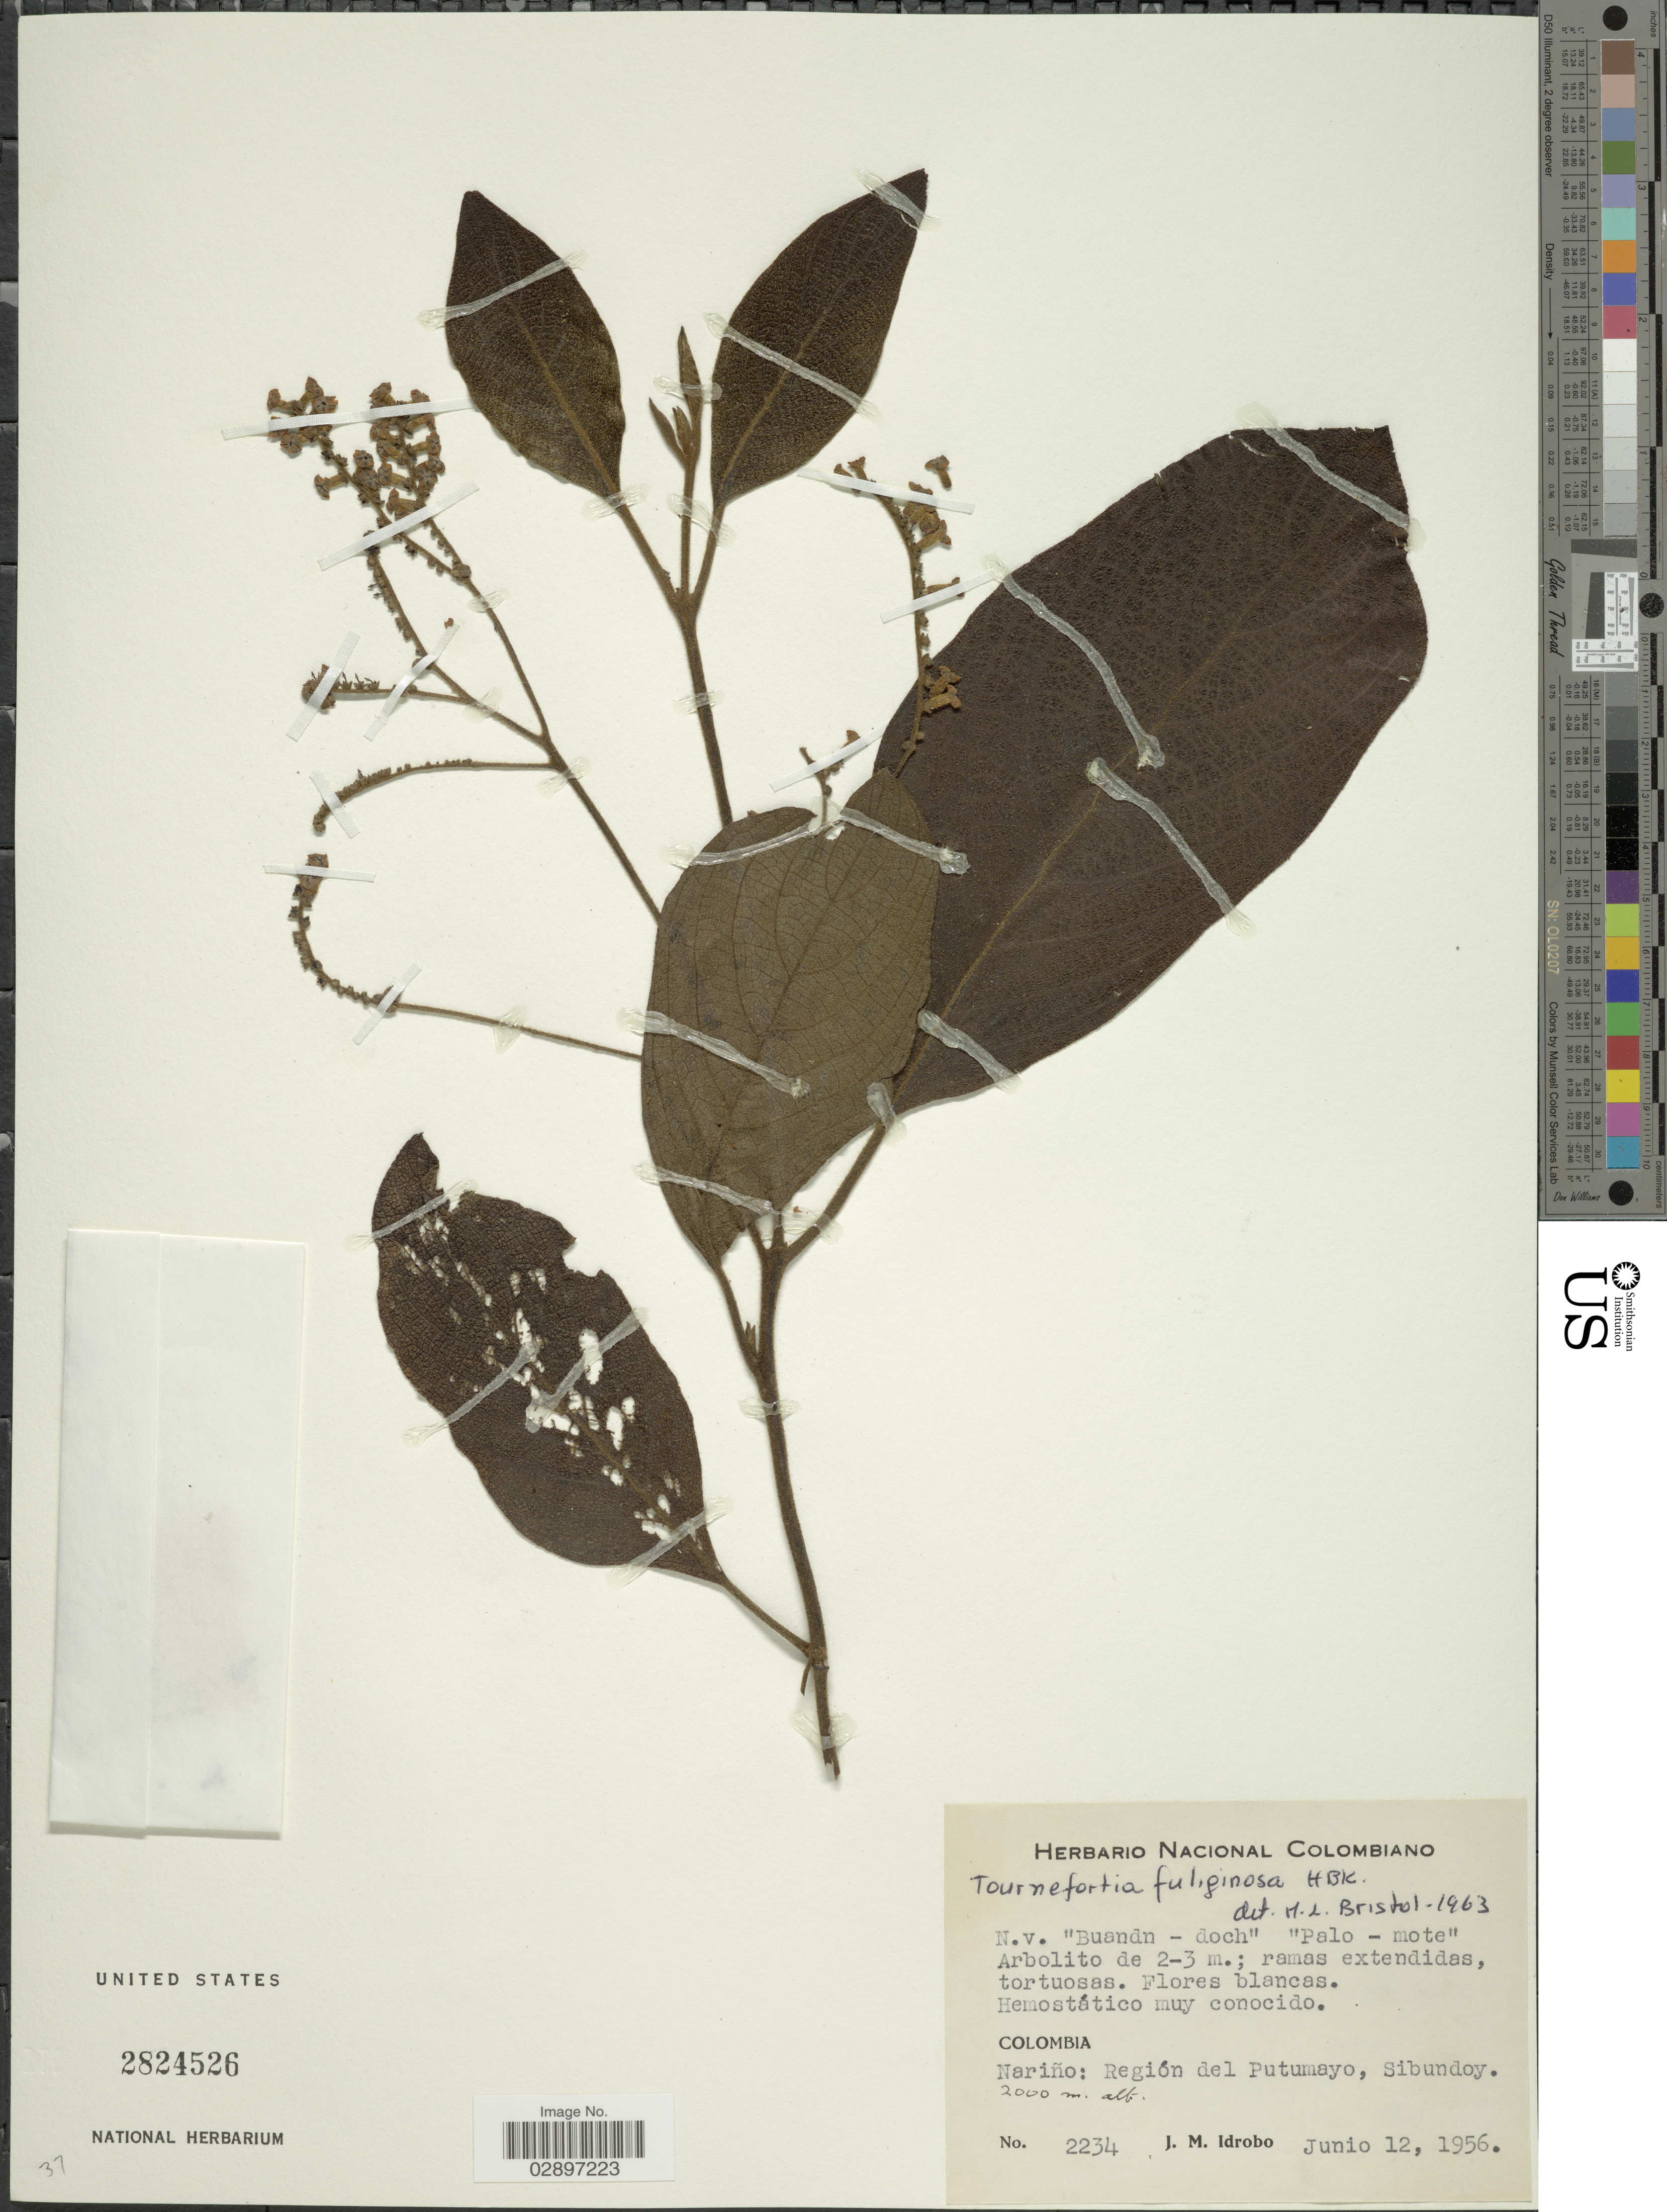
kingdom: Plantae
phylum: Tracheophyta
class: Magnoliopsida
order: Boraginales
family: Heliotropiaceae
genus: Tournefortia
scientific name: Tournefortia fuliginosa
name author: Kunth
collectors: J. M. Idrobo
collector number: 2234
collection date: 1956-06-12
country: Colombia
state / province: Nariño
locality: Región del Putumayo, Sibundoy.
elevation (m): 2000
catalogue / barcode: US 2824526